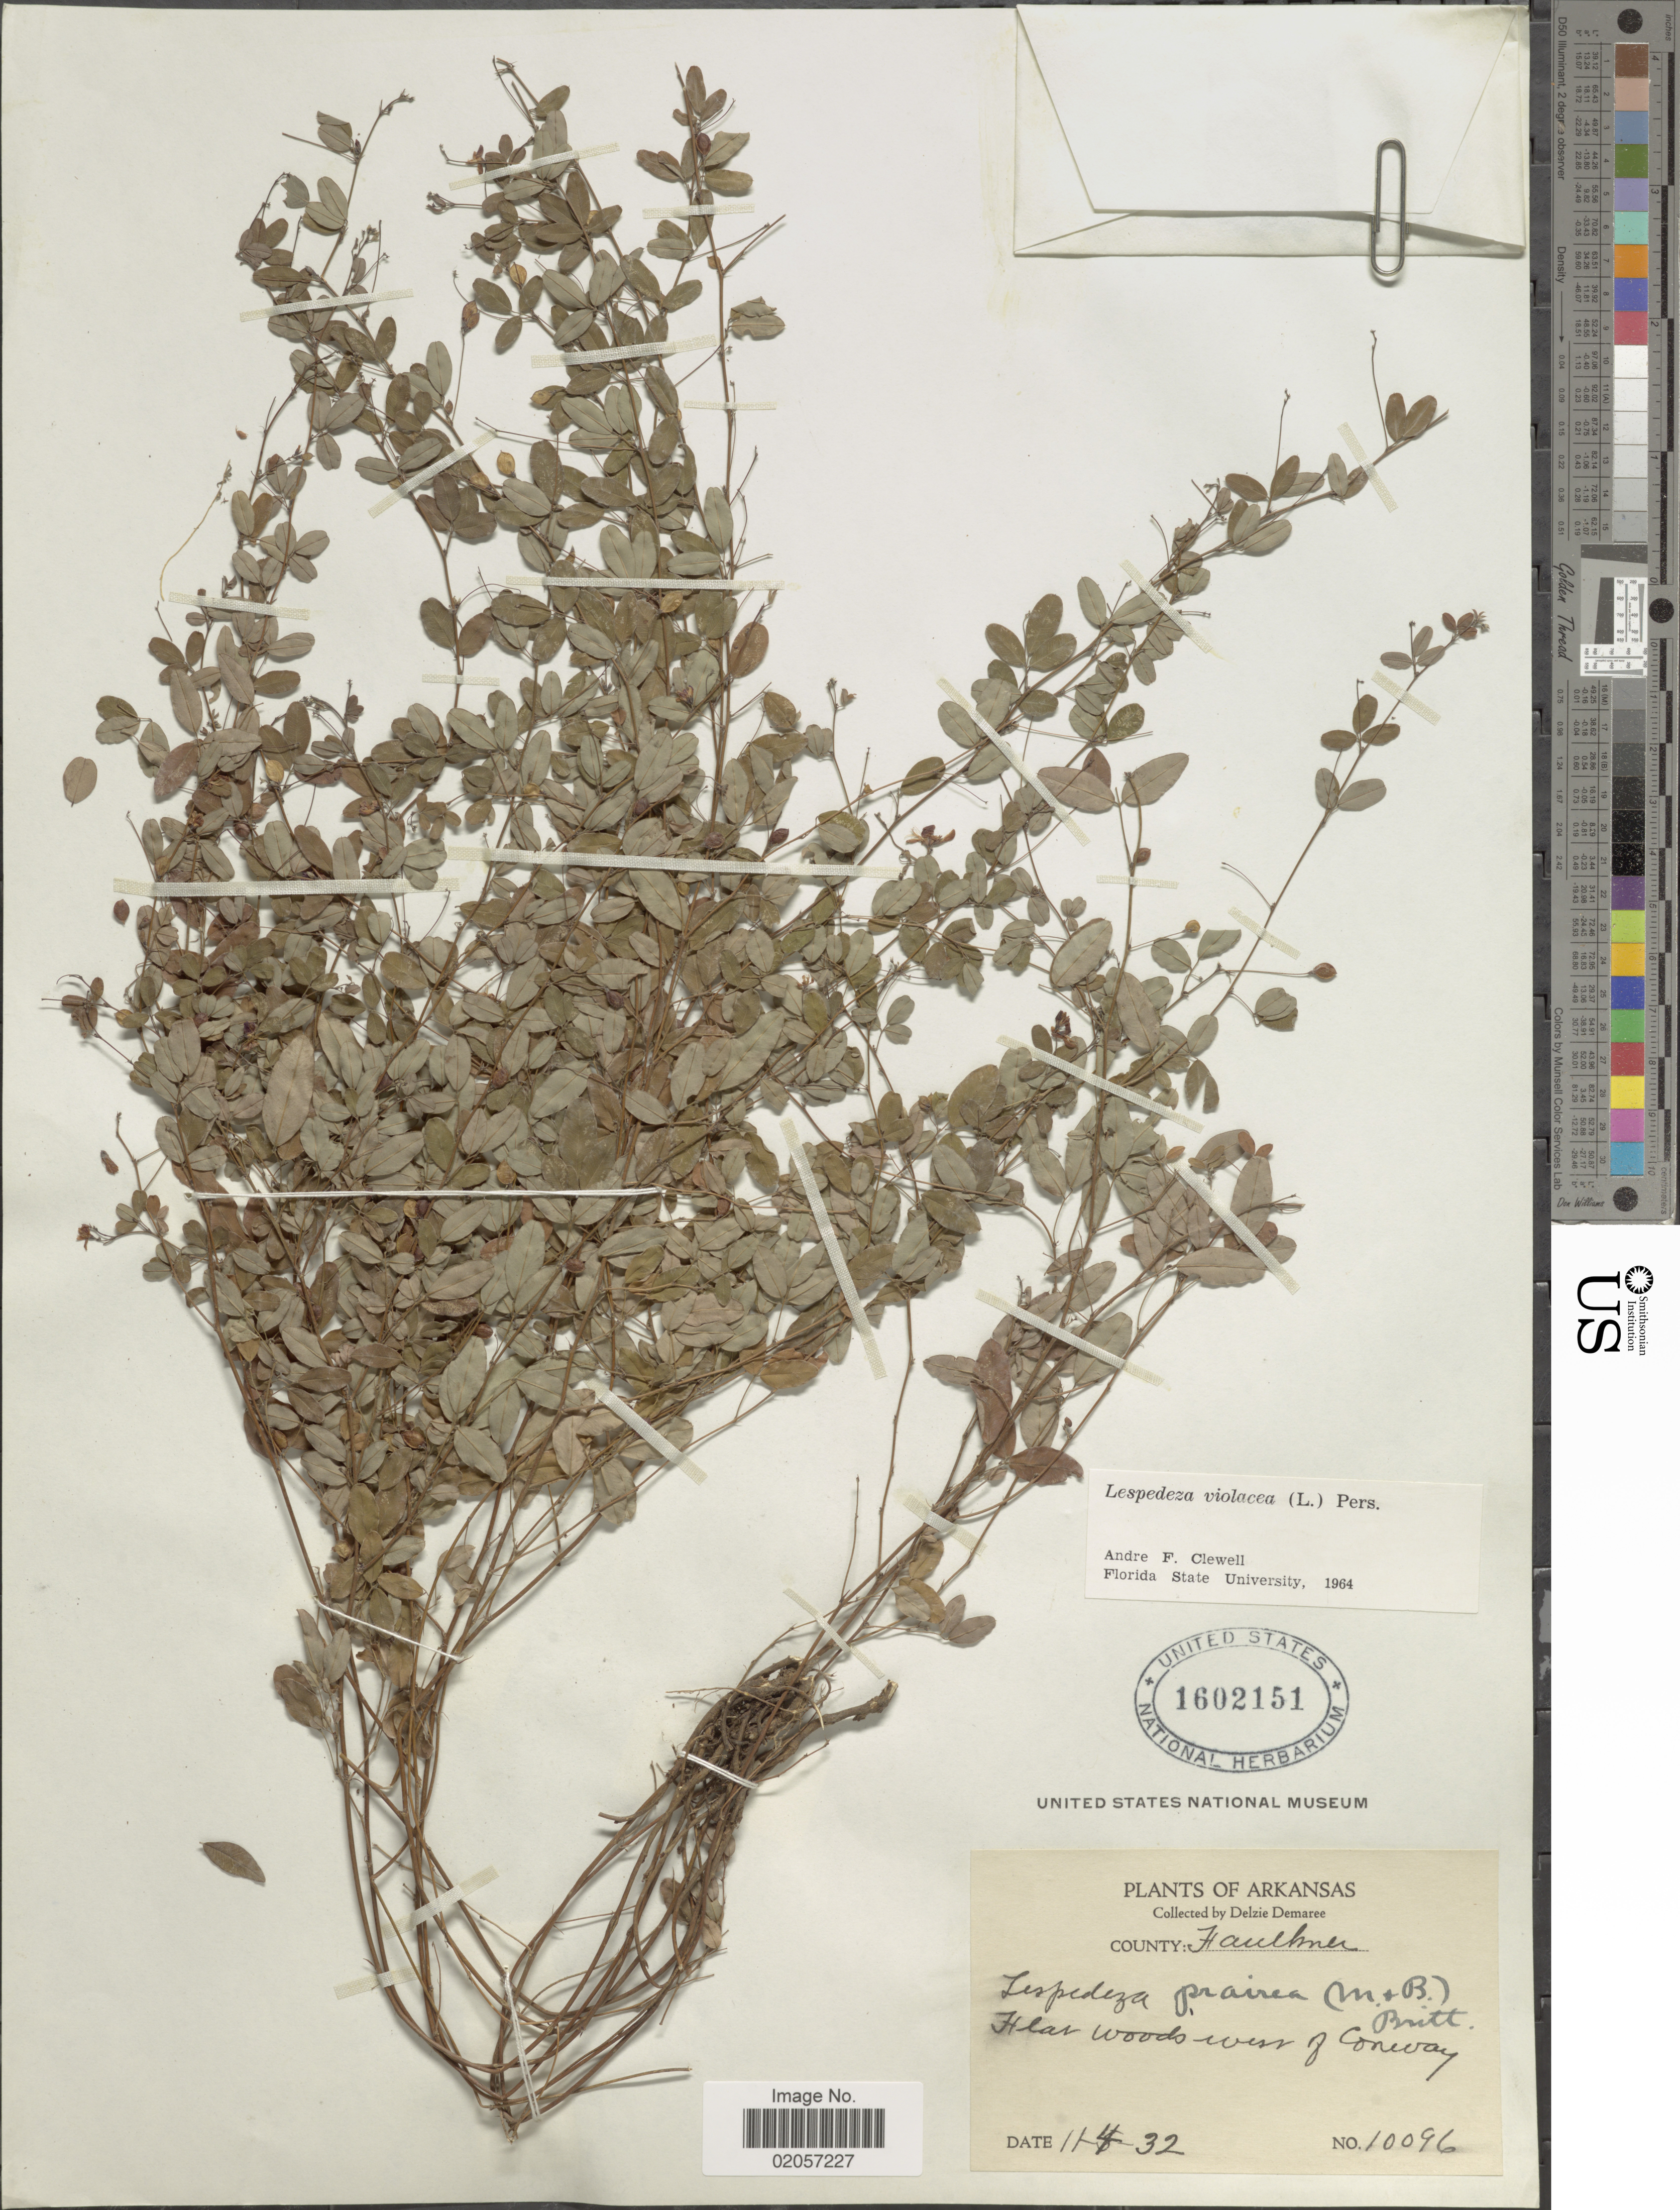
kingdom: Plantae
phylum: Tracheophyta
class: Magnoliopsida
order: Fabales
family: Fabaceae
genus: Lespedeza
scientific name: Lespedeza violacea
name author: (L.) Pers.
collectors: D. Demaree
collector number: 10096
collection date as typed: Transcribed d/m/y: 11/4/32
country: United States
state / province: Arkansas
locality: Arkansas, County Faulkner. Flat woods west of Conway.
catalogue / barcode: US 1602151